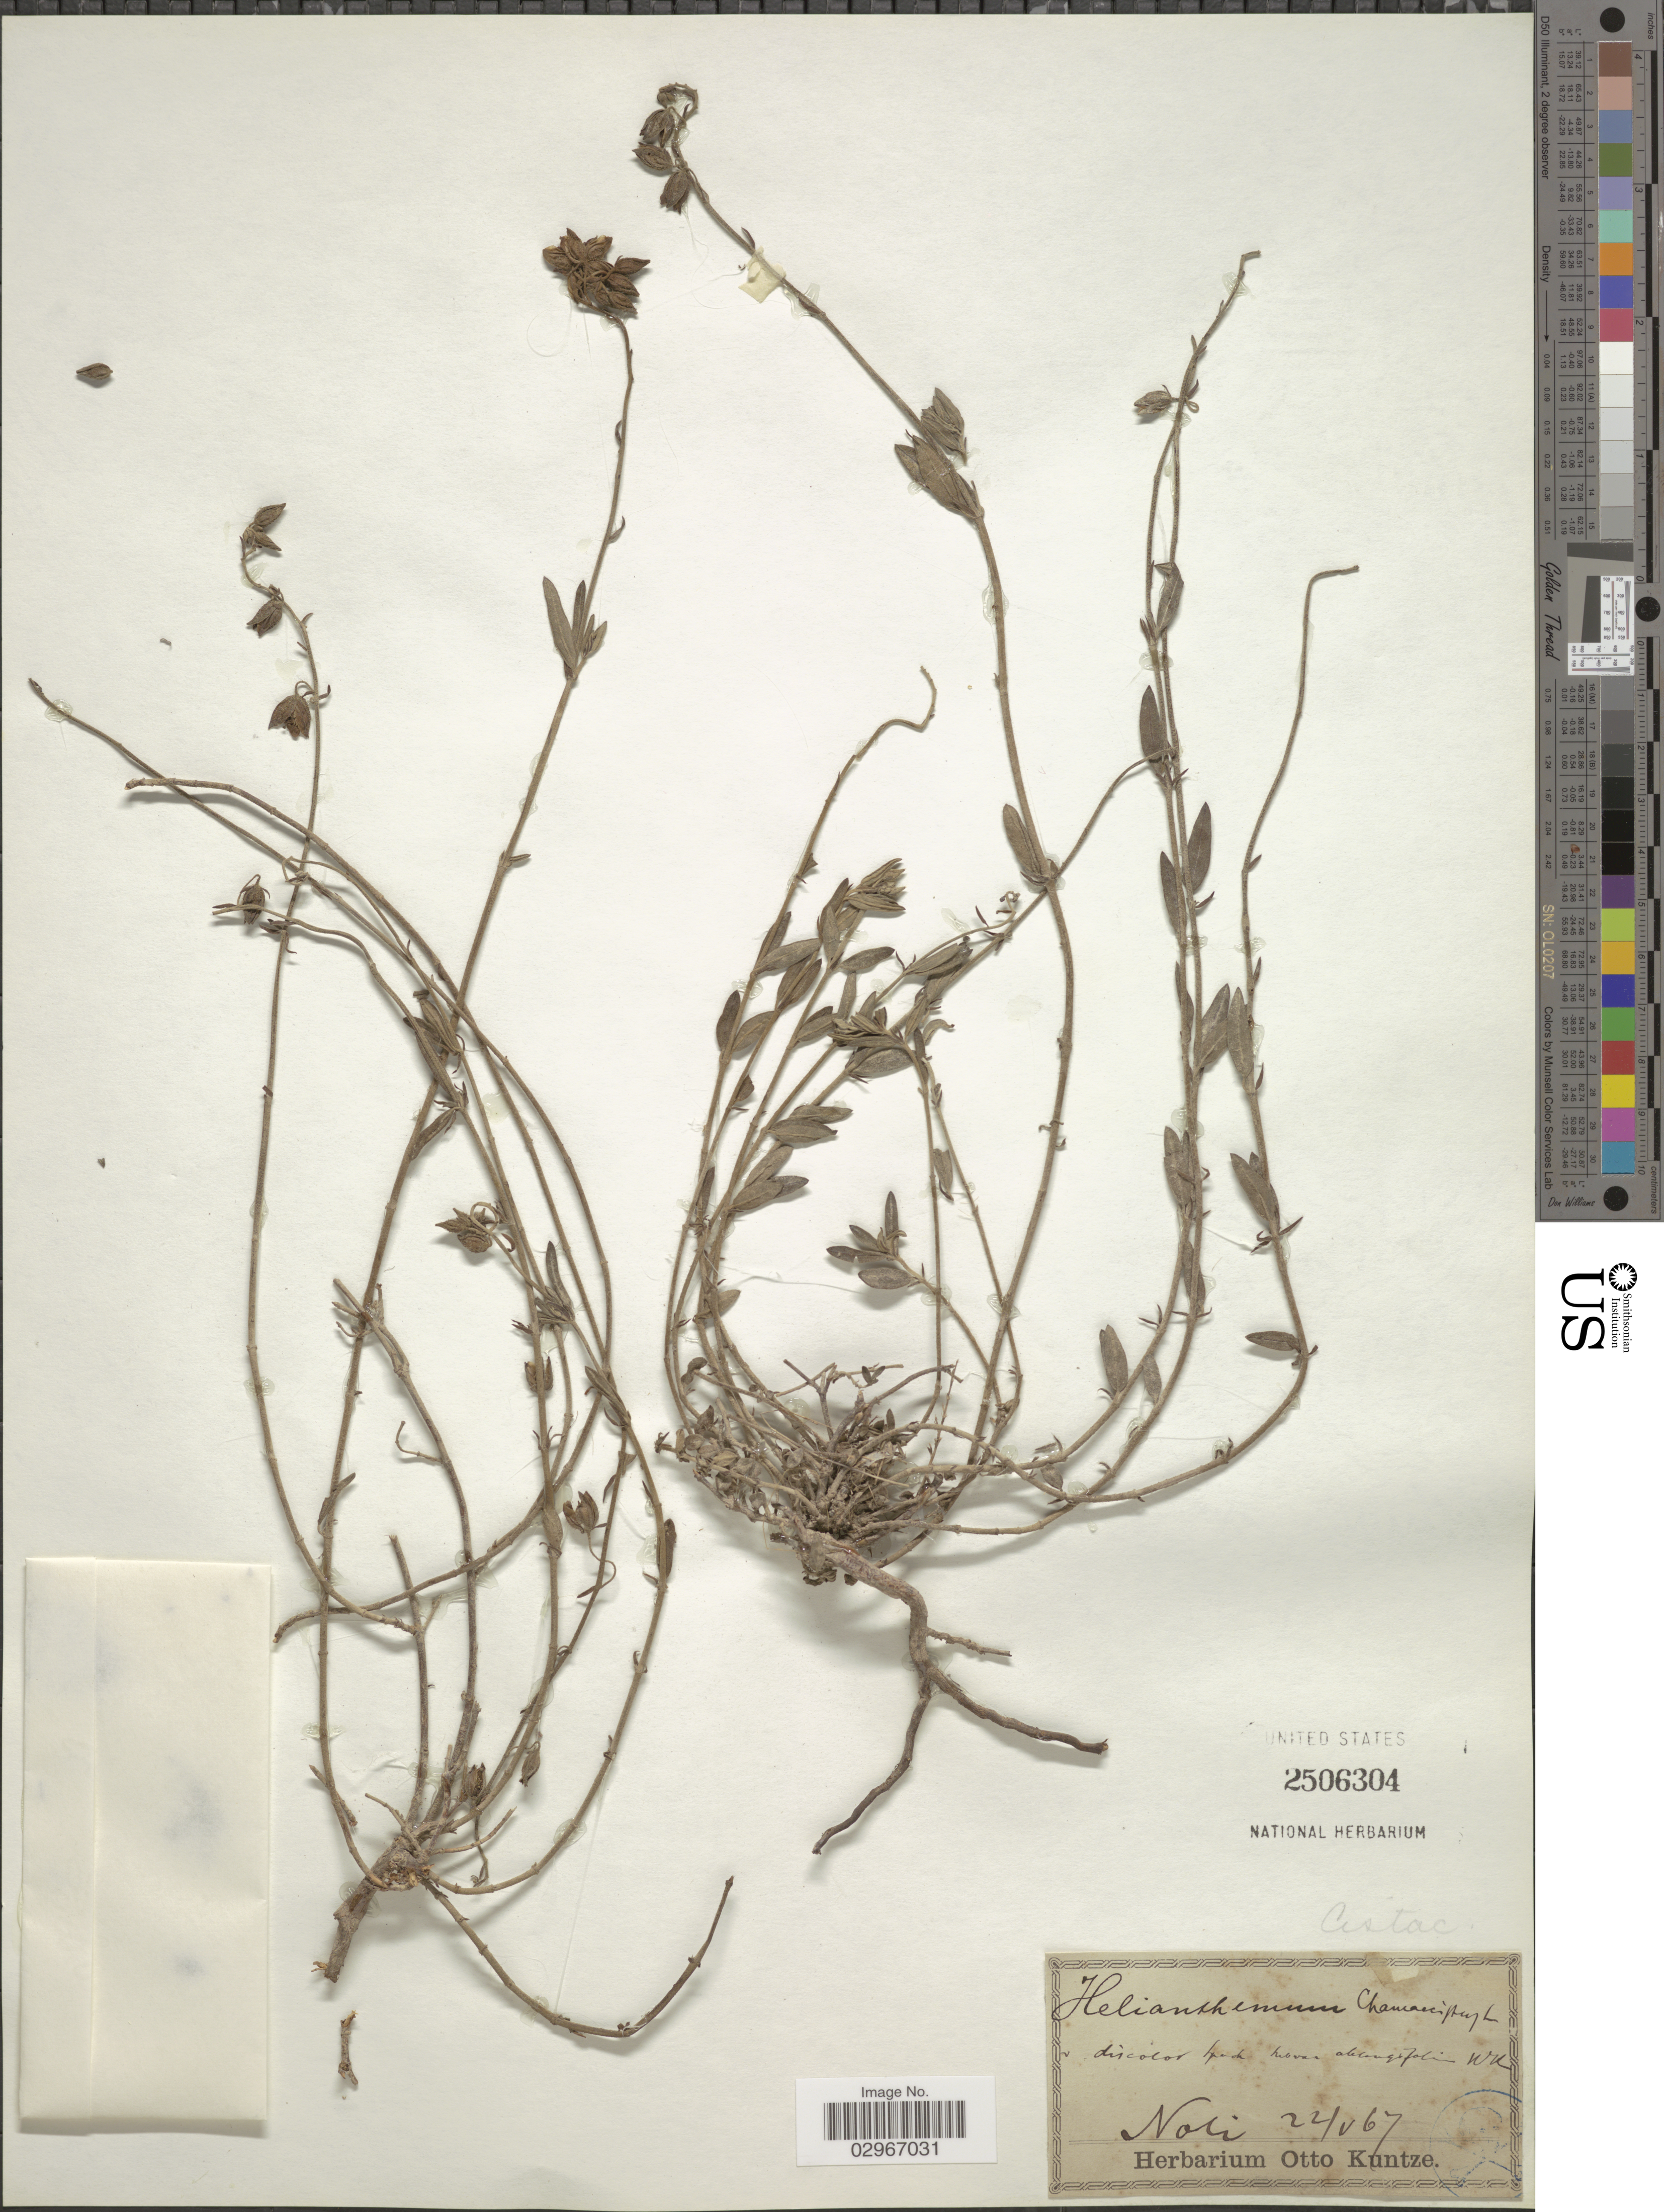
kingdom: Plantae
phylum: Tracheophyta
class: Magnoliopsida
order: Malvales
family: Cistaceae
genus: Helianthemum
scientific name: Helianthemum chamaecistus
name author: Mill.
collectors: ex herb. Otto Kuntze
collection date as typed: Transcribed d/m/y: 22/5/67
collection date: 1867-05-22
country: Italy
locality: Noli.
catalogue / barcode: US 2506304